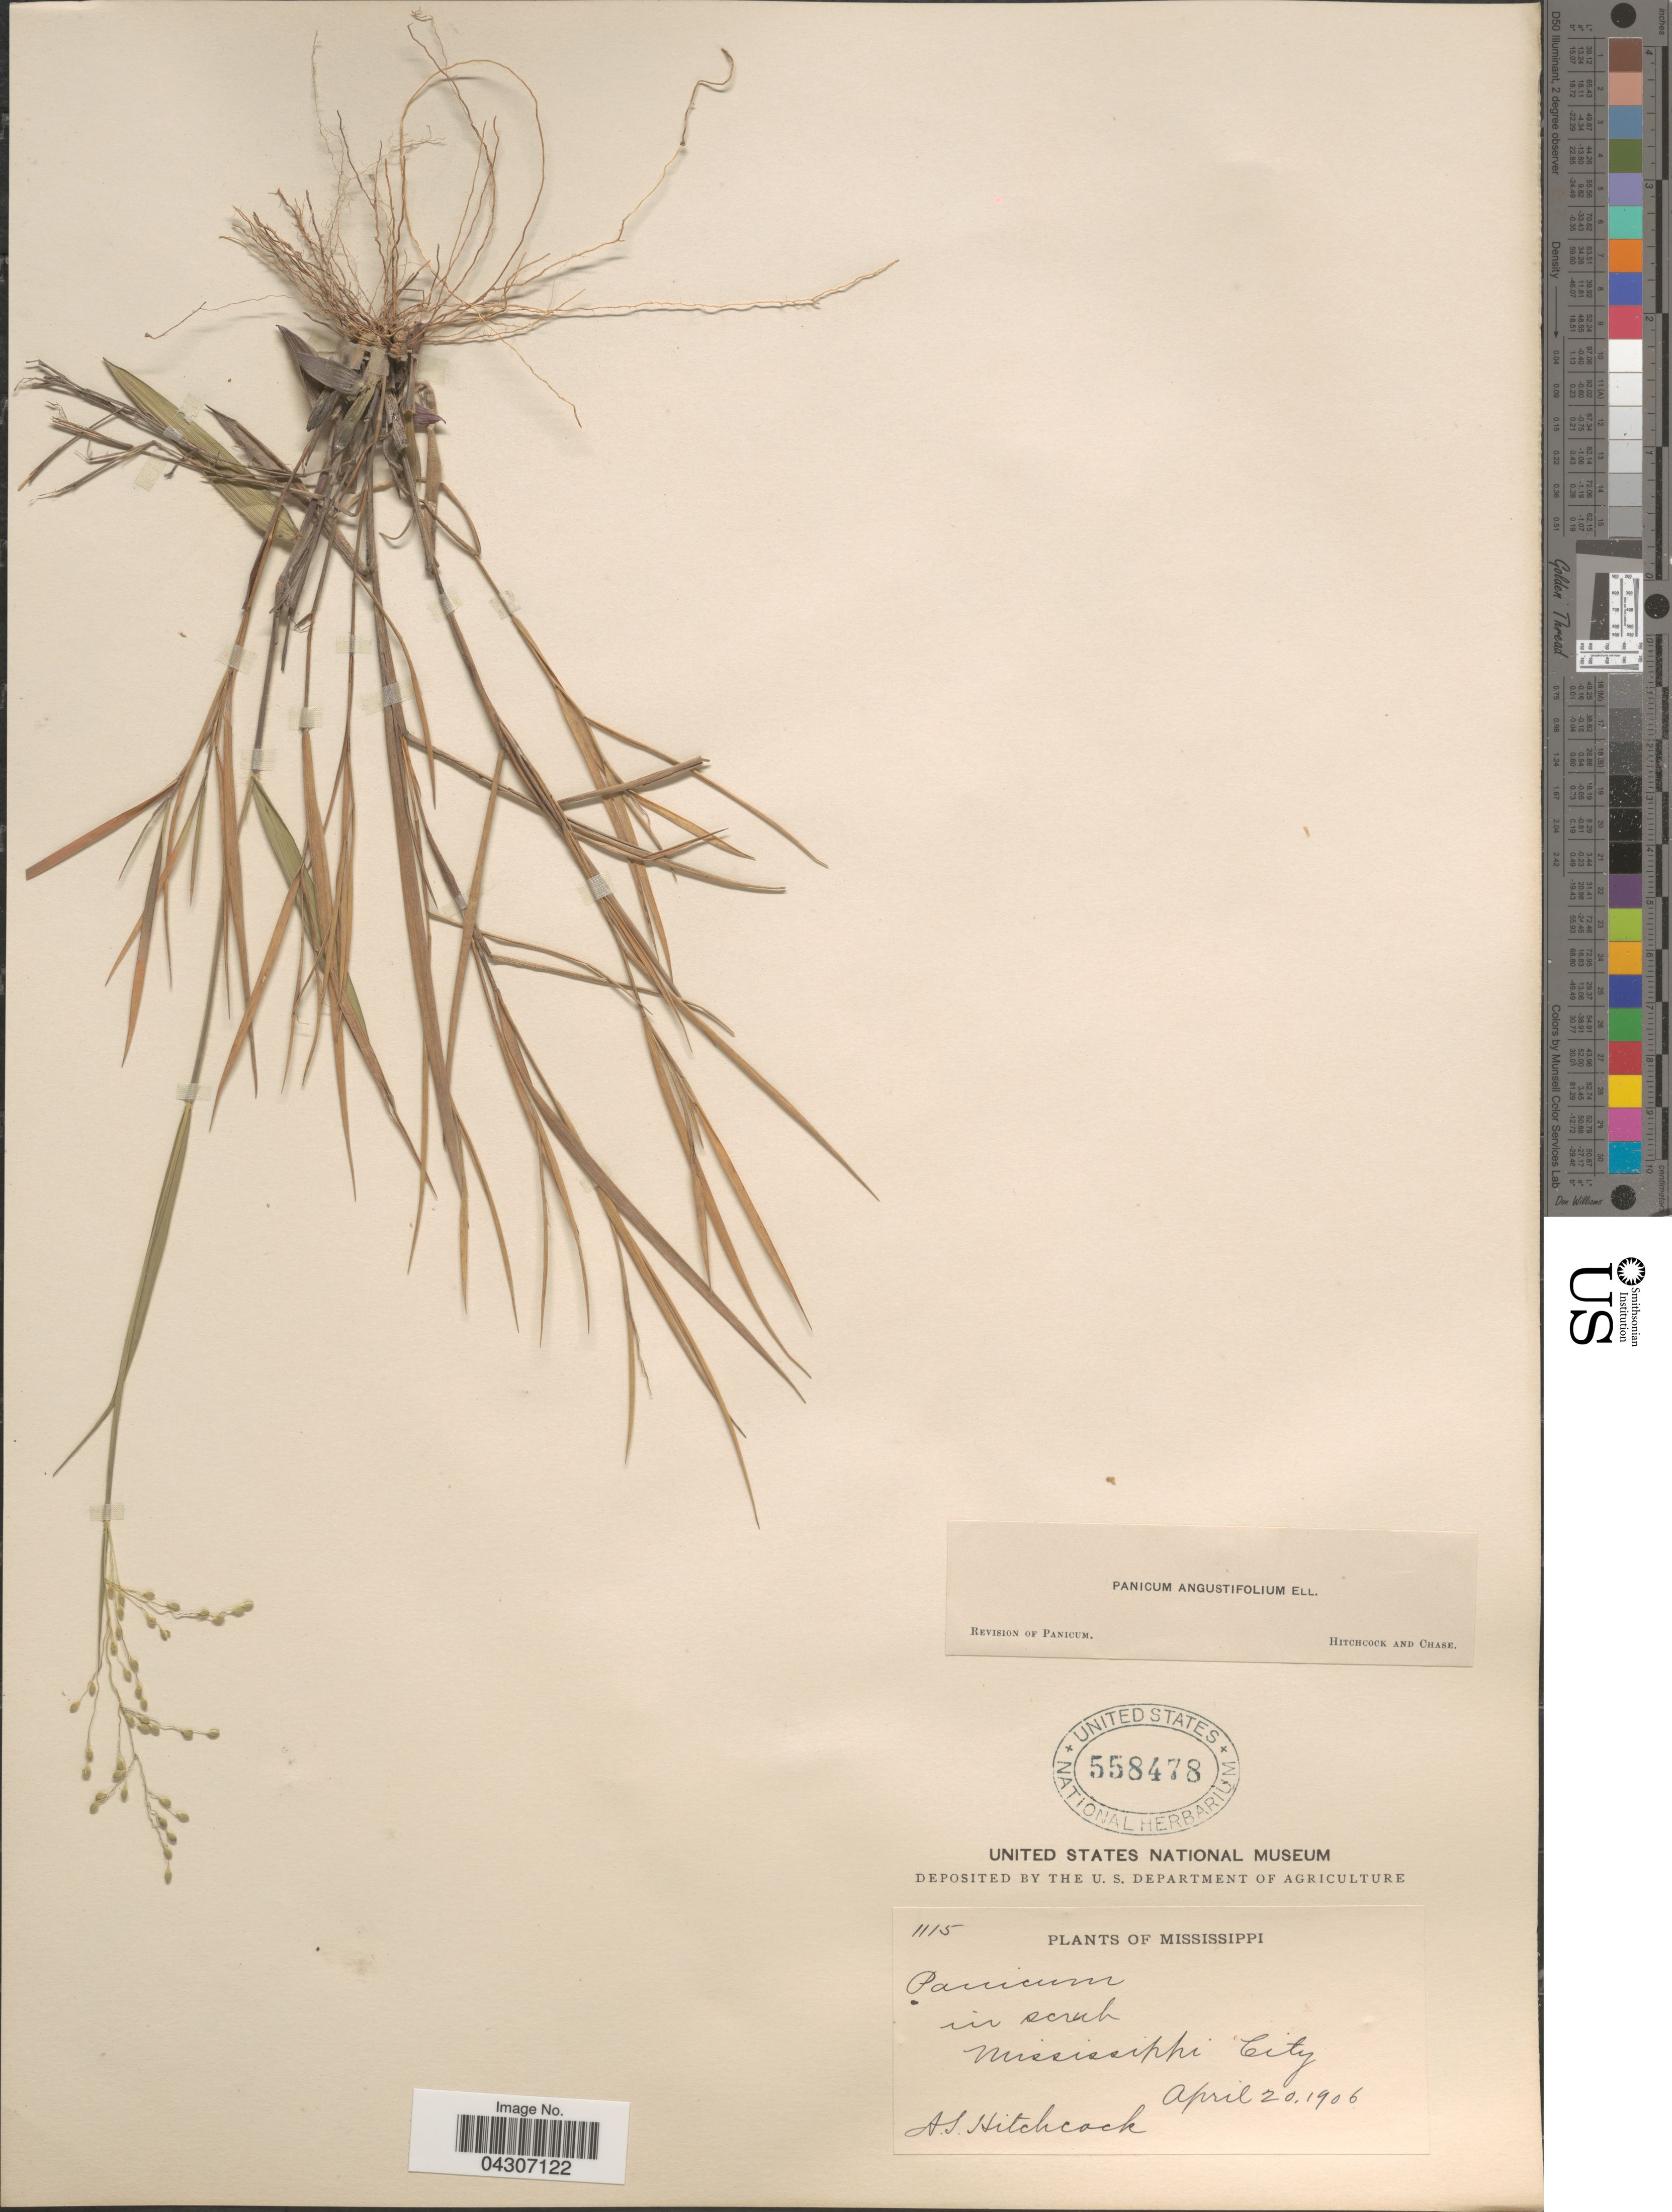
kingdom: Plantae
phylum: Tracheophyta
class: Liliopsida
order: Poales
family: Poaceae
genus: Dichanthelium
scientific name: Dichanthelium aciculare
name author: (Desv. ex Poir.) Gould & C.A. Clark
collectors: A. S. Hitchcock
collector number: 1115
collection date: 1906-04-20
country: United States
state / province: Mississippi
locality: Mississippi City.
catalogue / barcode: US 558478